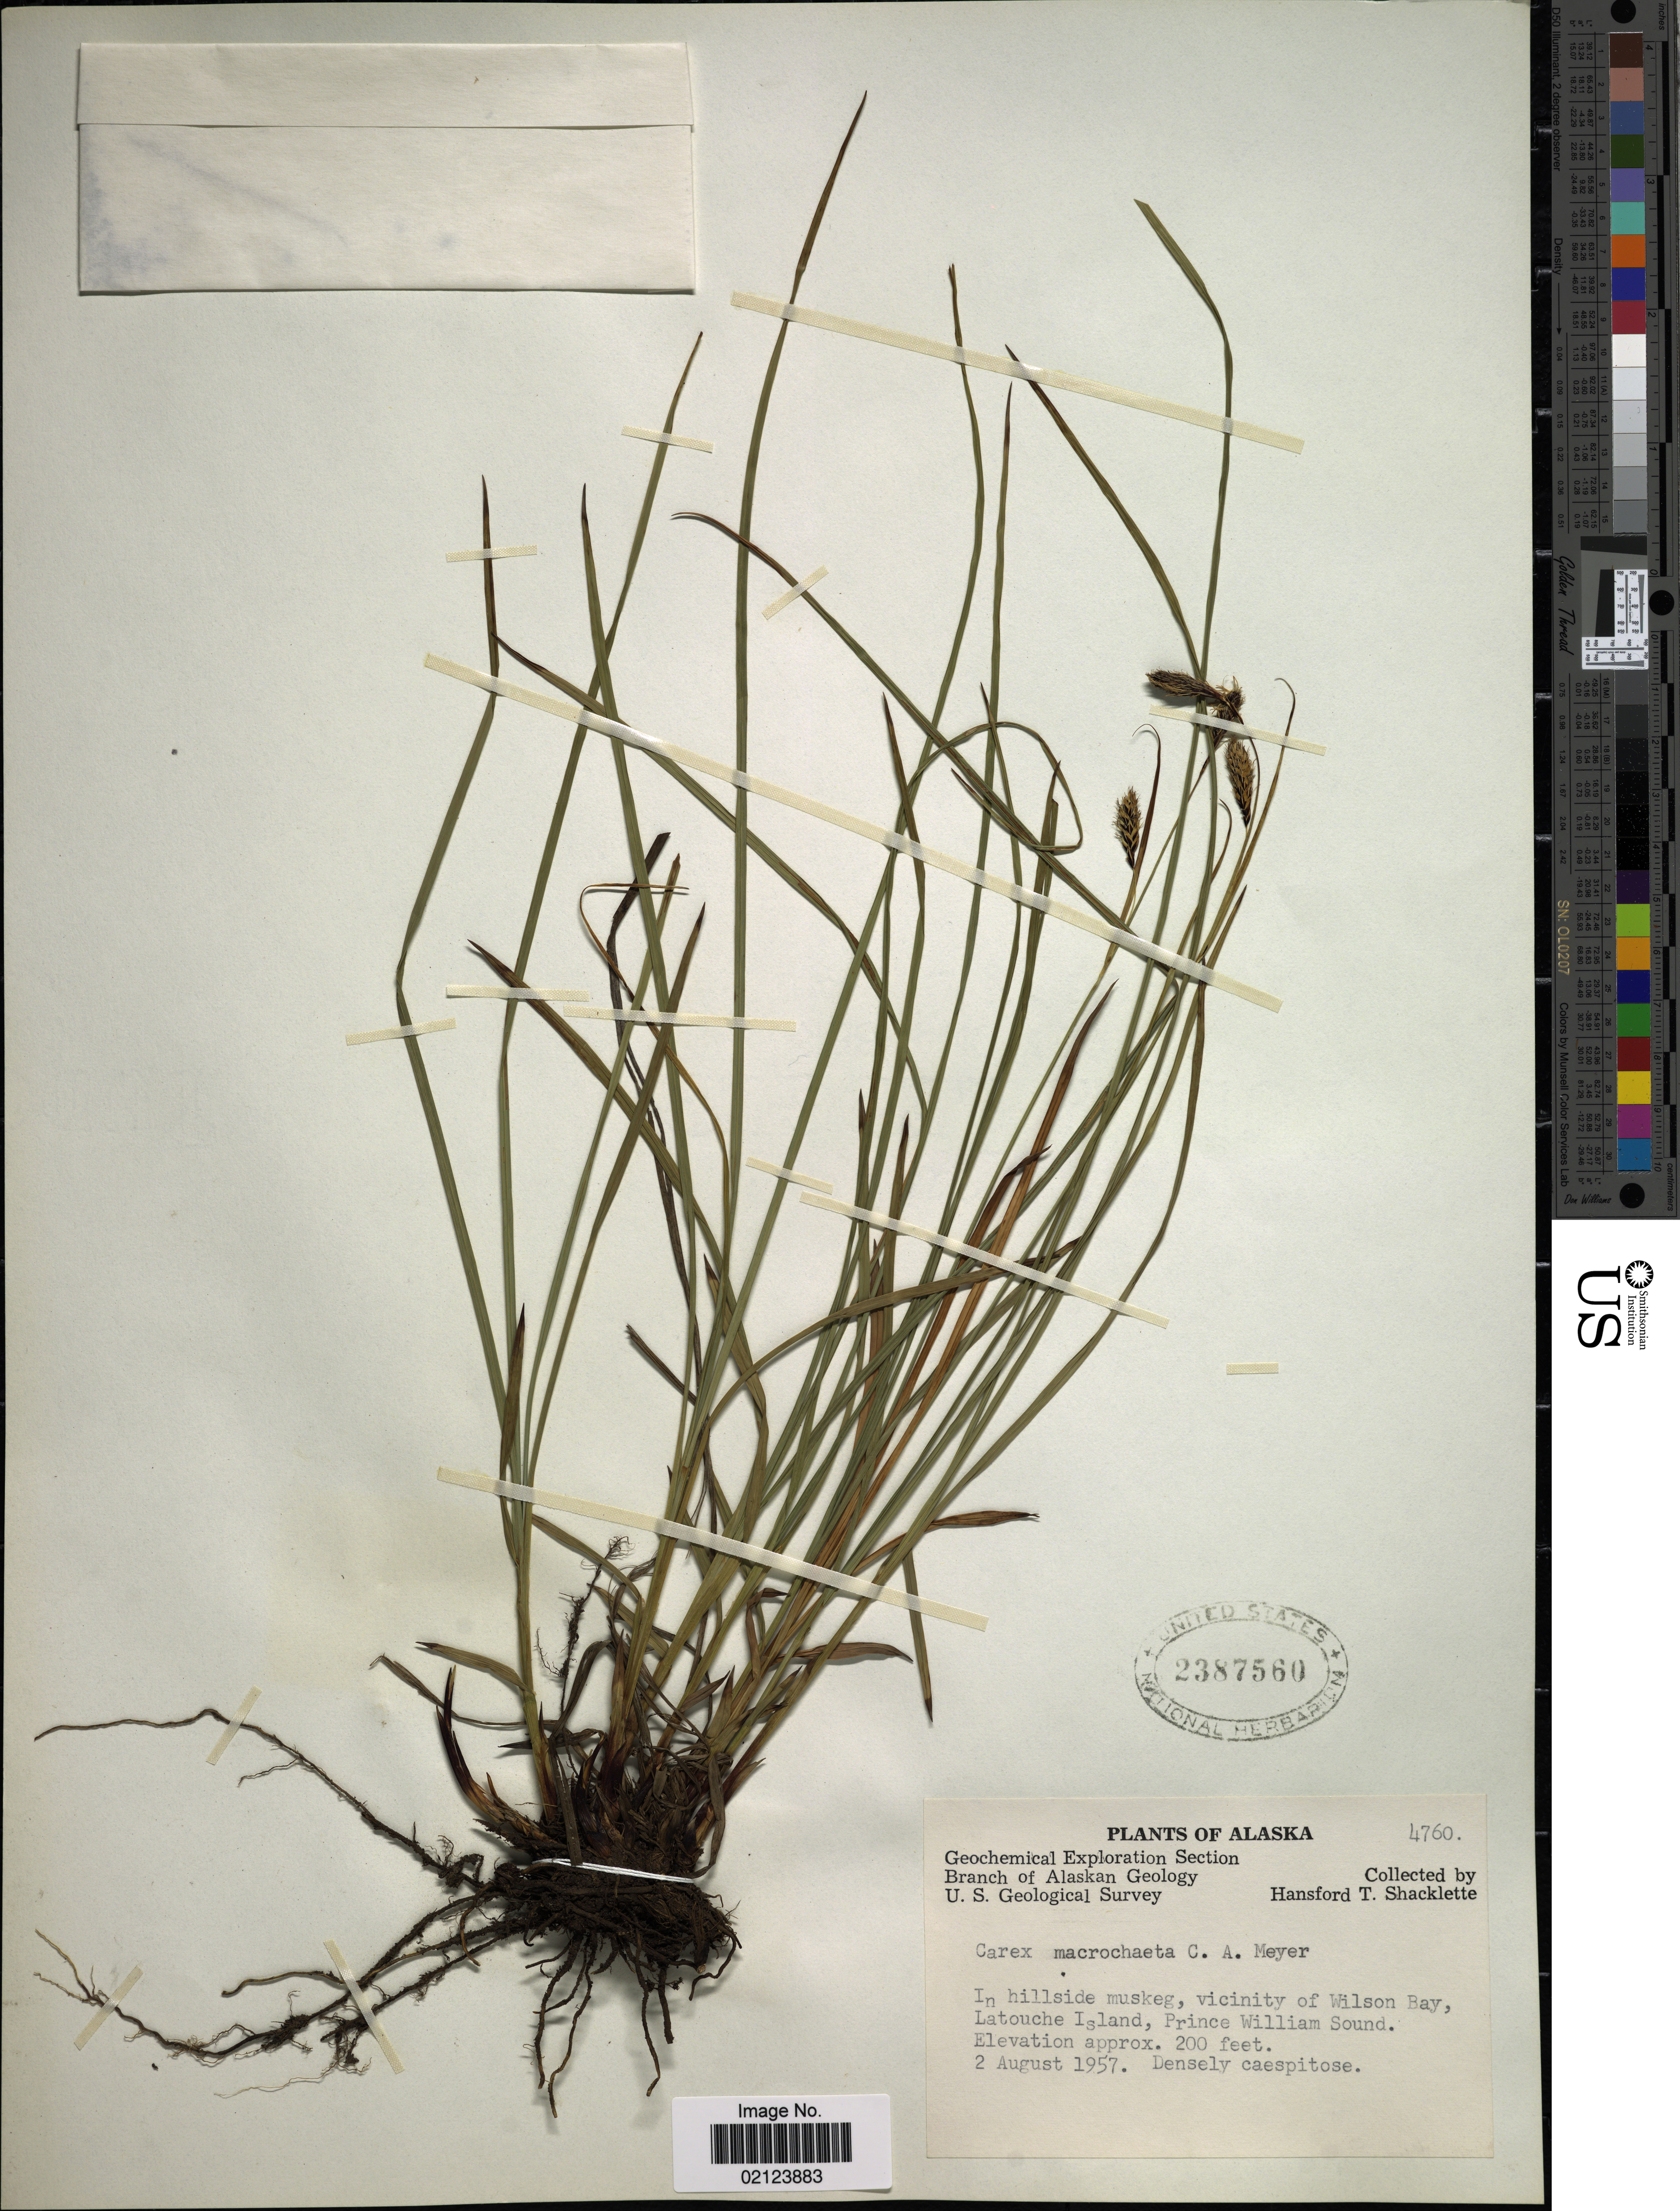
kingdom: Plantae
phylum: Tracheophyta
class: Liliopsida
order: Poales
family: Cyperaceae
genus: Carex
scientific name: Carex macrochaeta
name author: C.A. Mey.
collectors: H. Shacklette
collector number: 4760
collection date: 1957-08-02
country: United States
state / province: Alaska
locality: In hillside muskeg, vicinity of Wilson Bay, Latouche Island, Prince William Sound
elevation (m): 61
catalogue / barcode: US 2387560